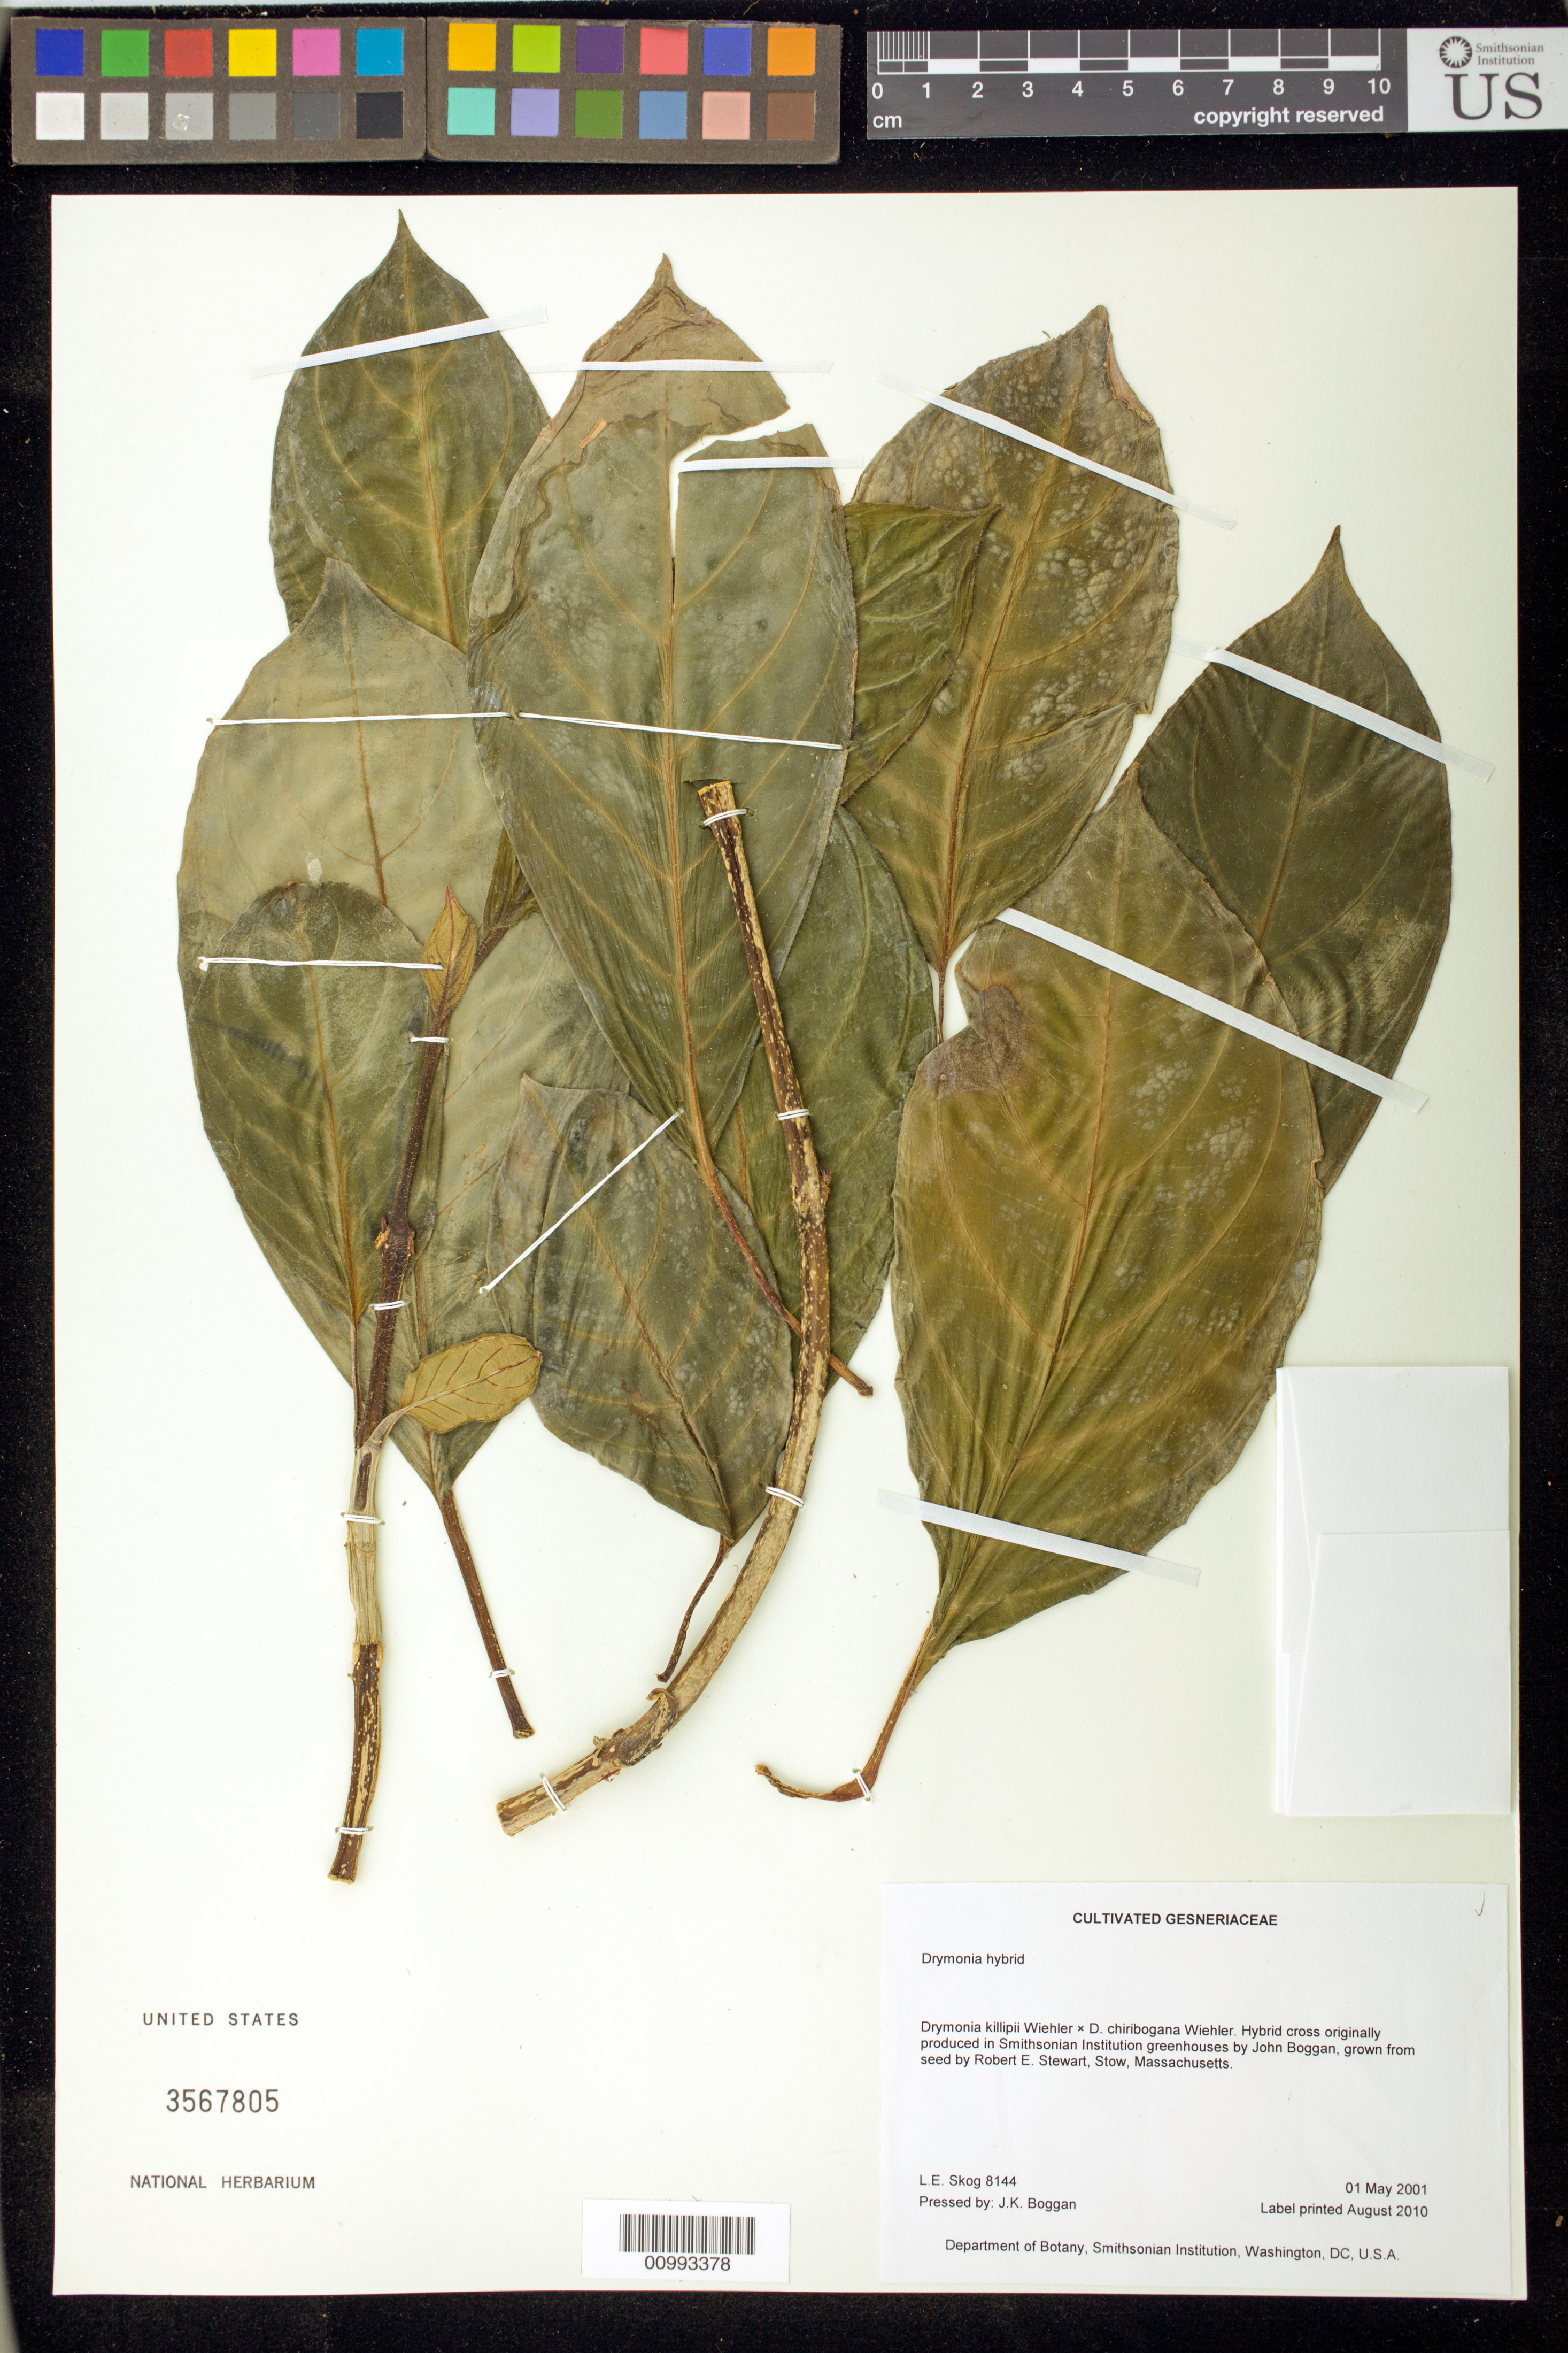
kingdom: Plantae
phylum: Tracheophyta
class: Magnoliopsida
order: Lamiales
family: Gesneriaceae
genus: Drymonia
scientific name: Drymonia hybrid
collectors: L. E. Skog & J. K. Boggan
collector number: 8144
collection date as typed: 01 May 2001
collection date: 2001-05-01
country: United States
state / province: District of Columbia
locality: Department of Botany, Smithsonian Institution, Washington, DC, U.S.A.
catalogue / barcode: US 3567805